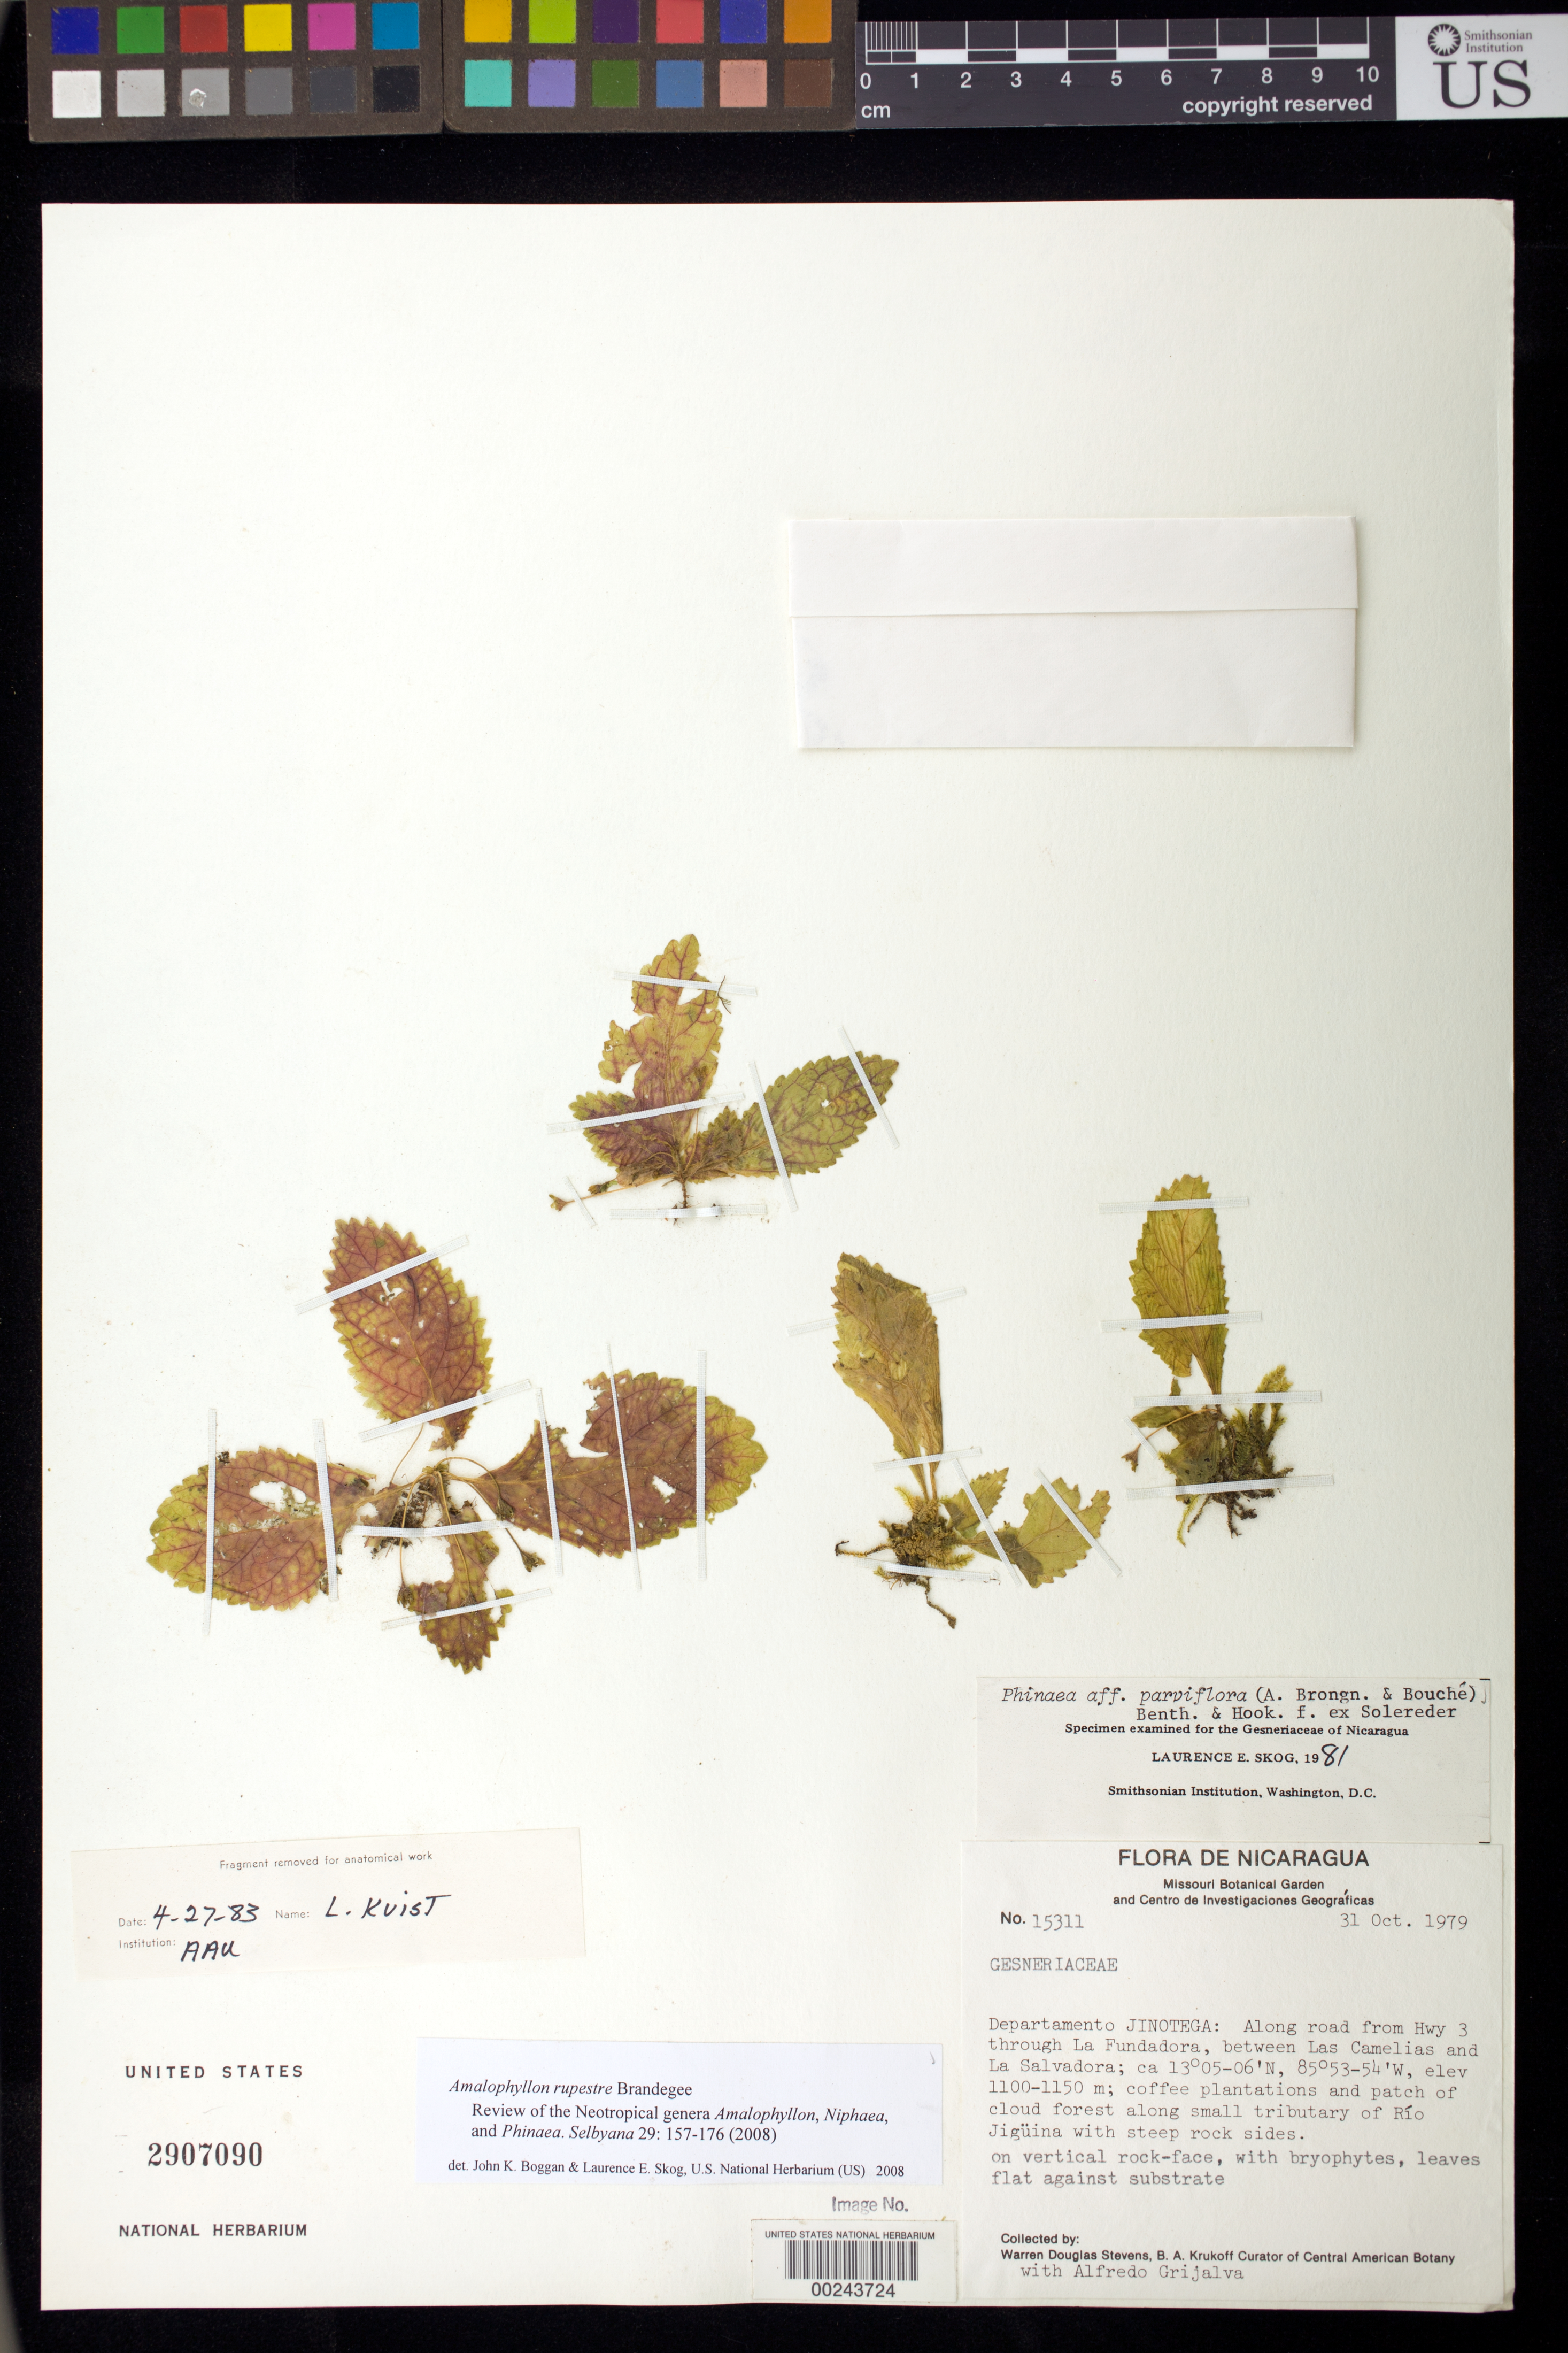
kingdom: Plantae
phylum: Tracheophyta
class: Magnoliopsida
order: Lamiales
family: Gesneriaceae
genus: Amalophyllon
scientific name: Amalophyllon rupestre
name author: Brandegee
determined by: Boggan, J. K.; Skog, L. E.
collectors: W. D. Stevens & A. Grijalva P.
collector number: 15311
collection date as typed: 31 Oct 1979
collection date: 1979-10-31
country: Nicaragua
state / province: Jinotega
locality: Departamento Jinotega: along road from Hwy 3 through La Fundadora, between Las Camelias and La Salvadora, along small tributaryof Rio Jigüina with steep rock sides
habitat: Coffee plantations and patch of cloud forest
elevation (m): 1100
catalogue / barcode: US 2907090